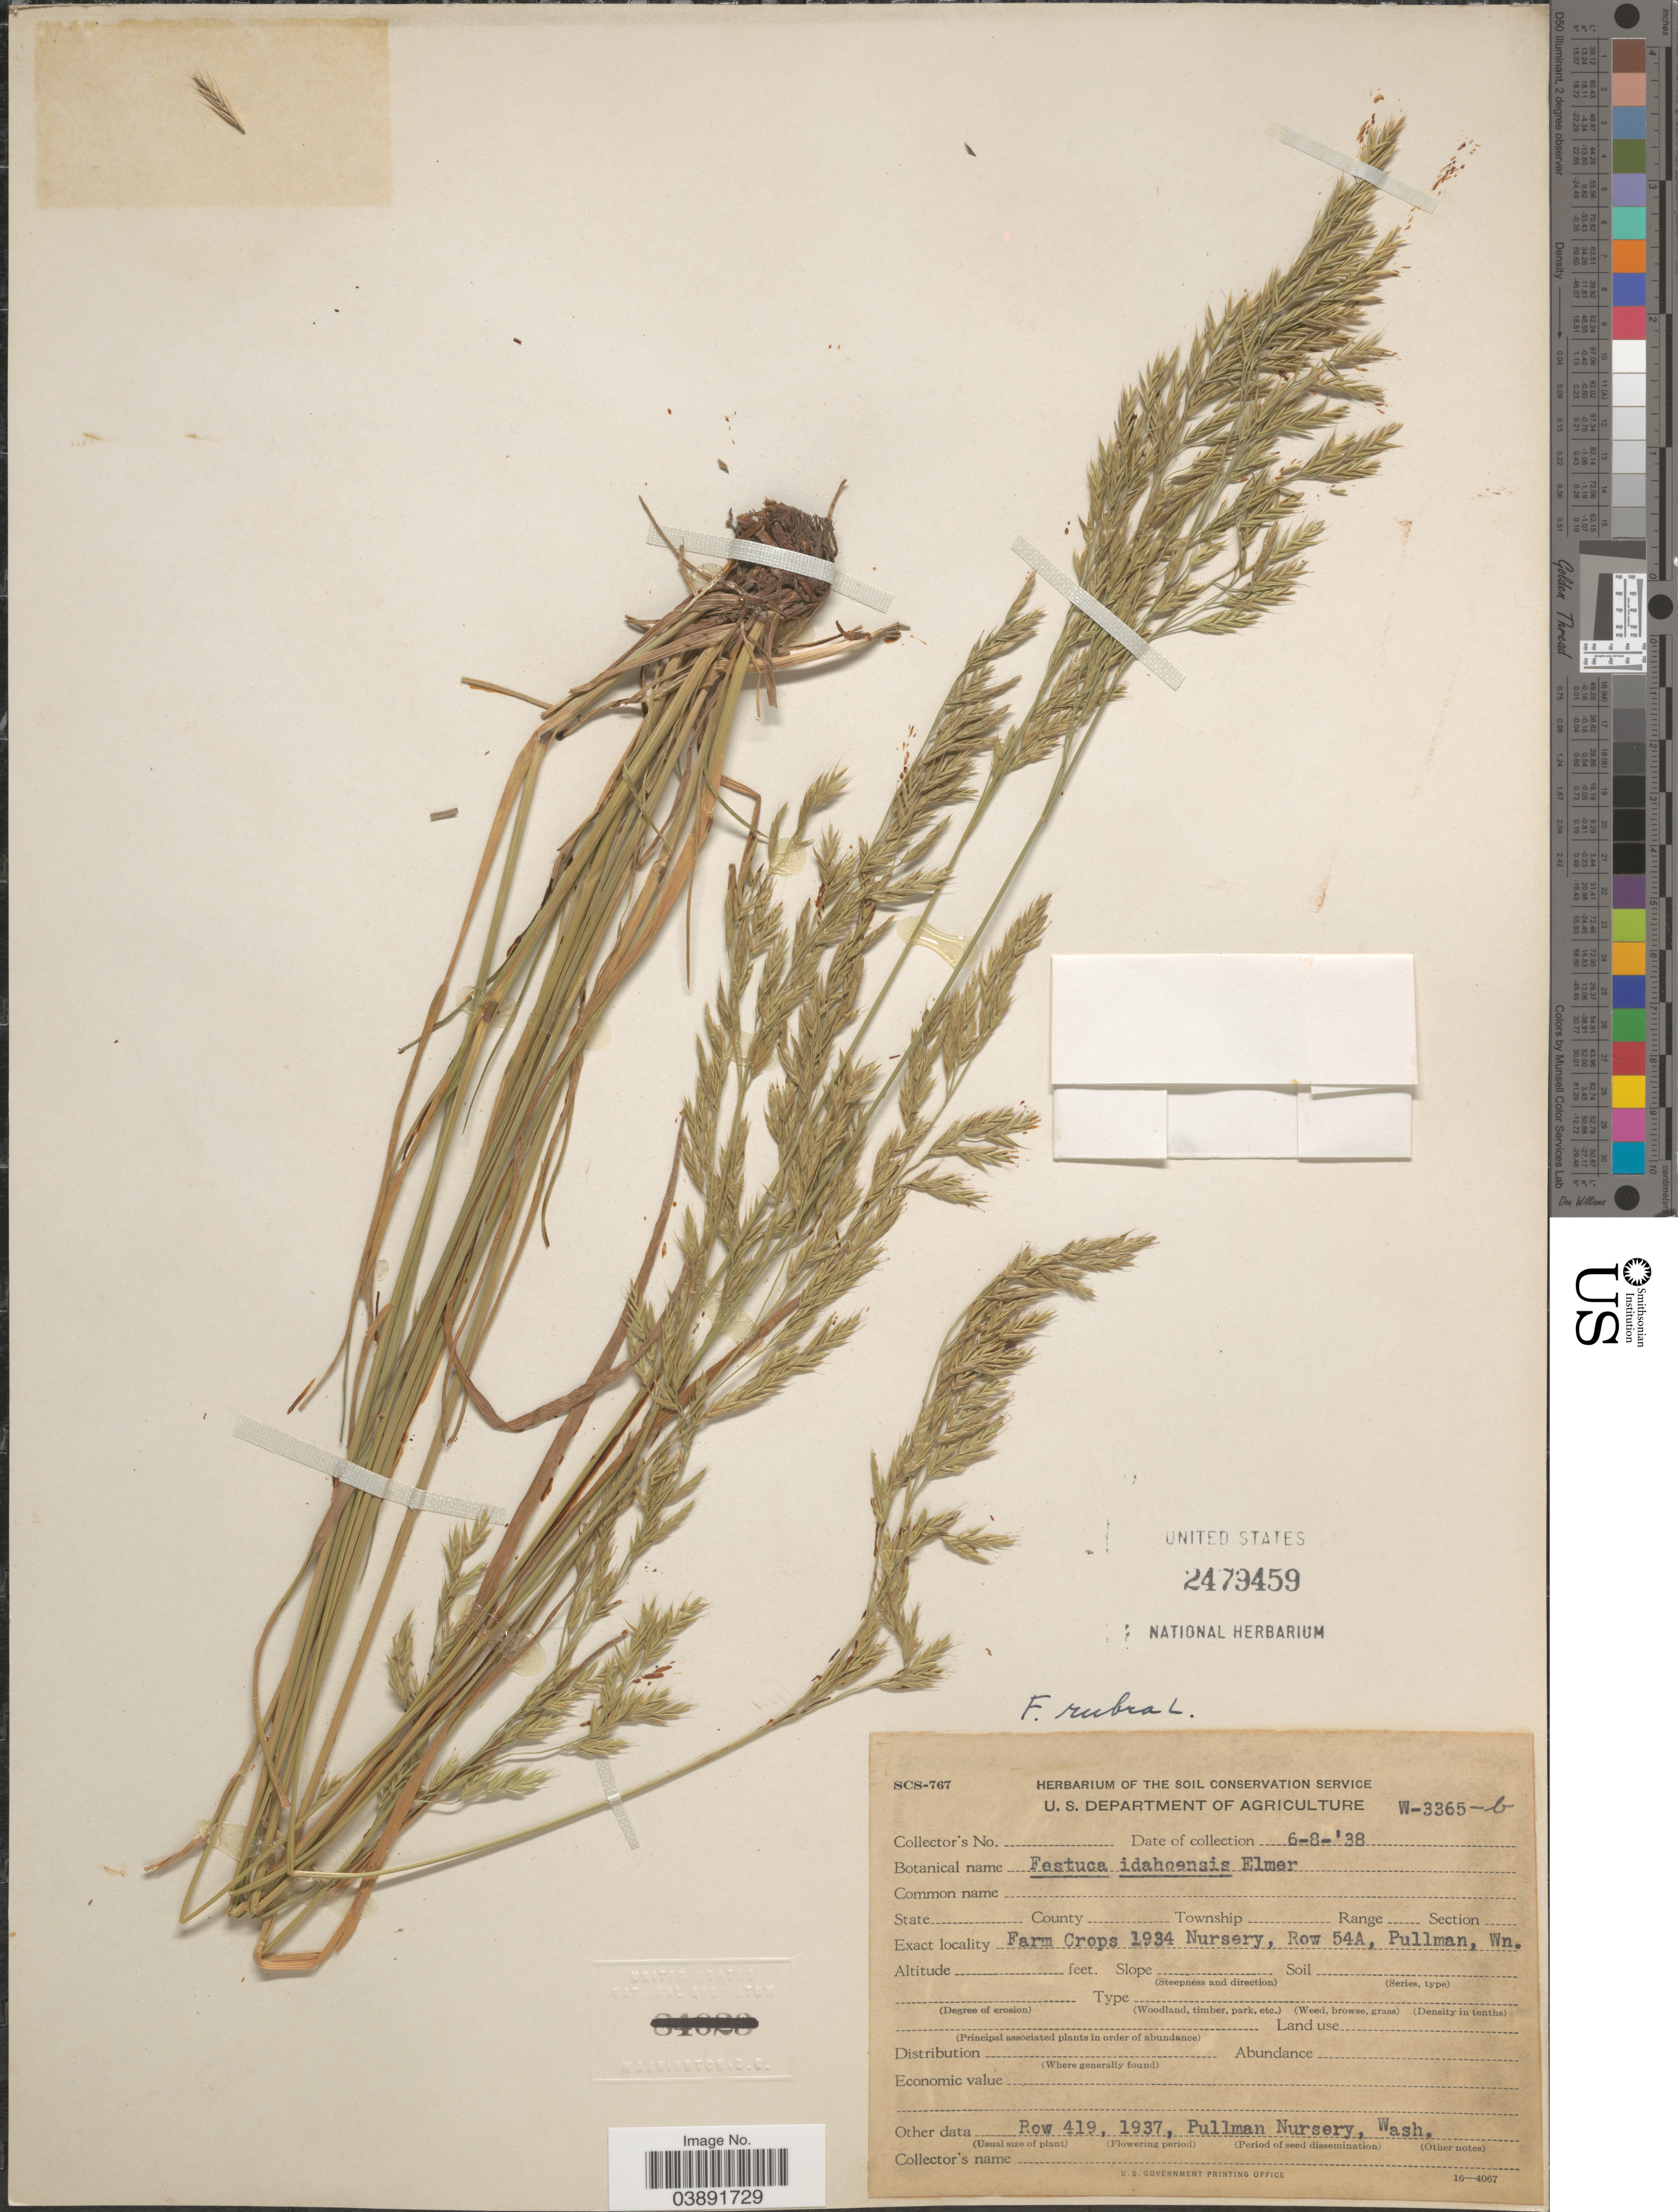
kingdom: Plantae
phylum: Tracheophyta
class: Liliopsida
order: Poales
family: Poaceae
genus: Festuca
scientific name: Festuca rubra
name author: L.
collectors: Herbarium of the Soil Conservation Service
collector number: W-3365-b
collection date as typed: Transcribed d/m/y: 8/6/38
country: United States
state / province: Washington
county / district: Whitman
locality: Farm Crops 1934 Nursery, Row 54A, Pullman. Row 419, 1937, Pullman Nursery.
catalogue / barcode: US 2479459